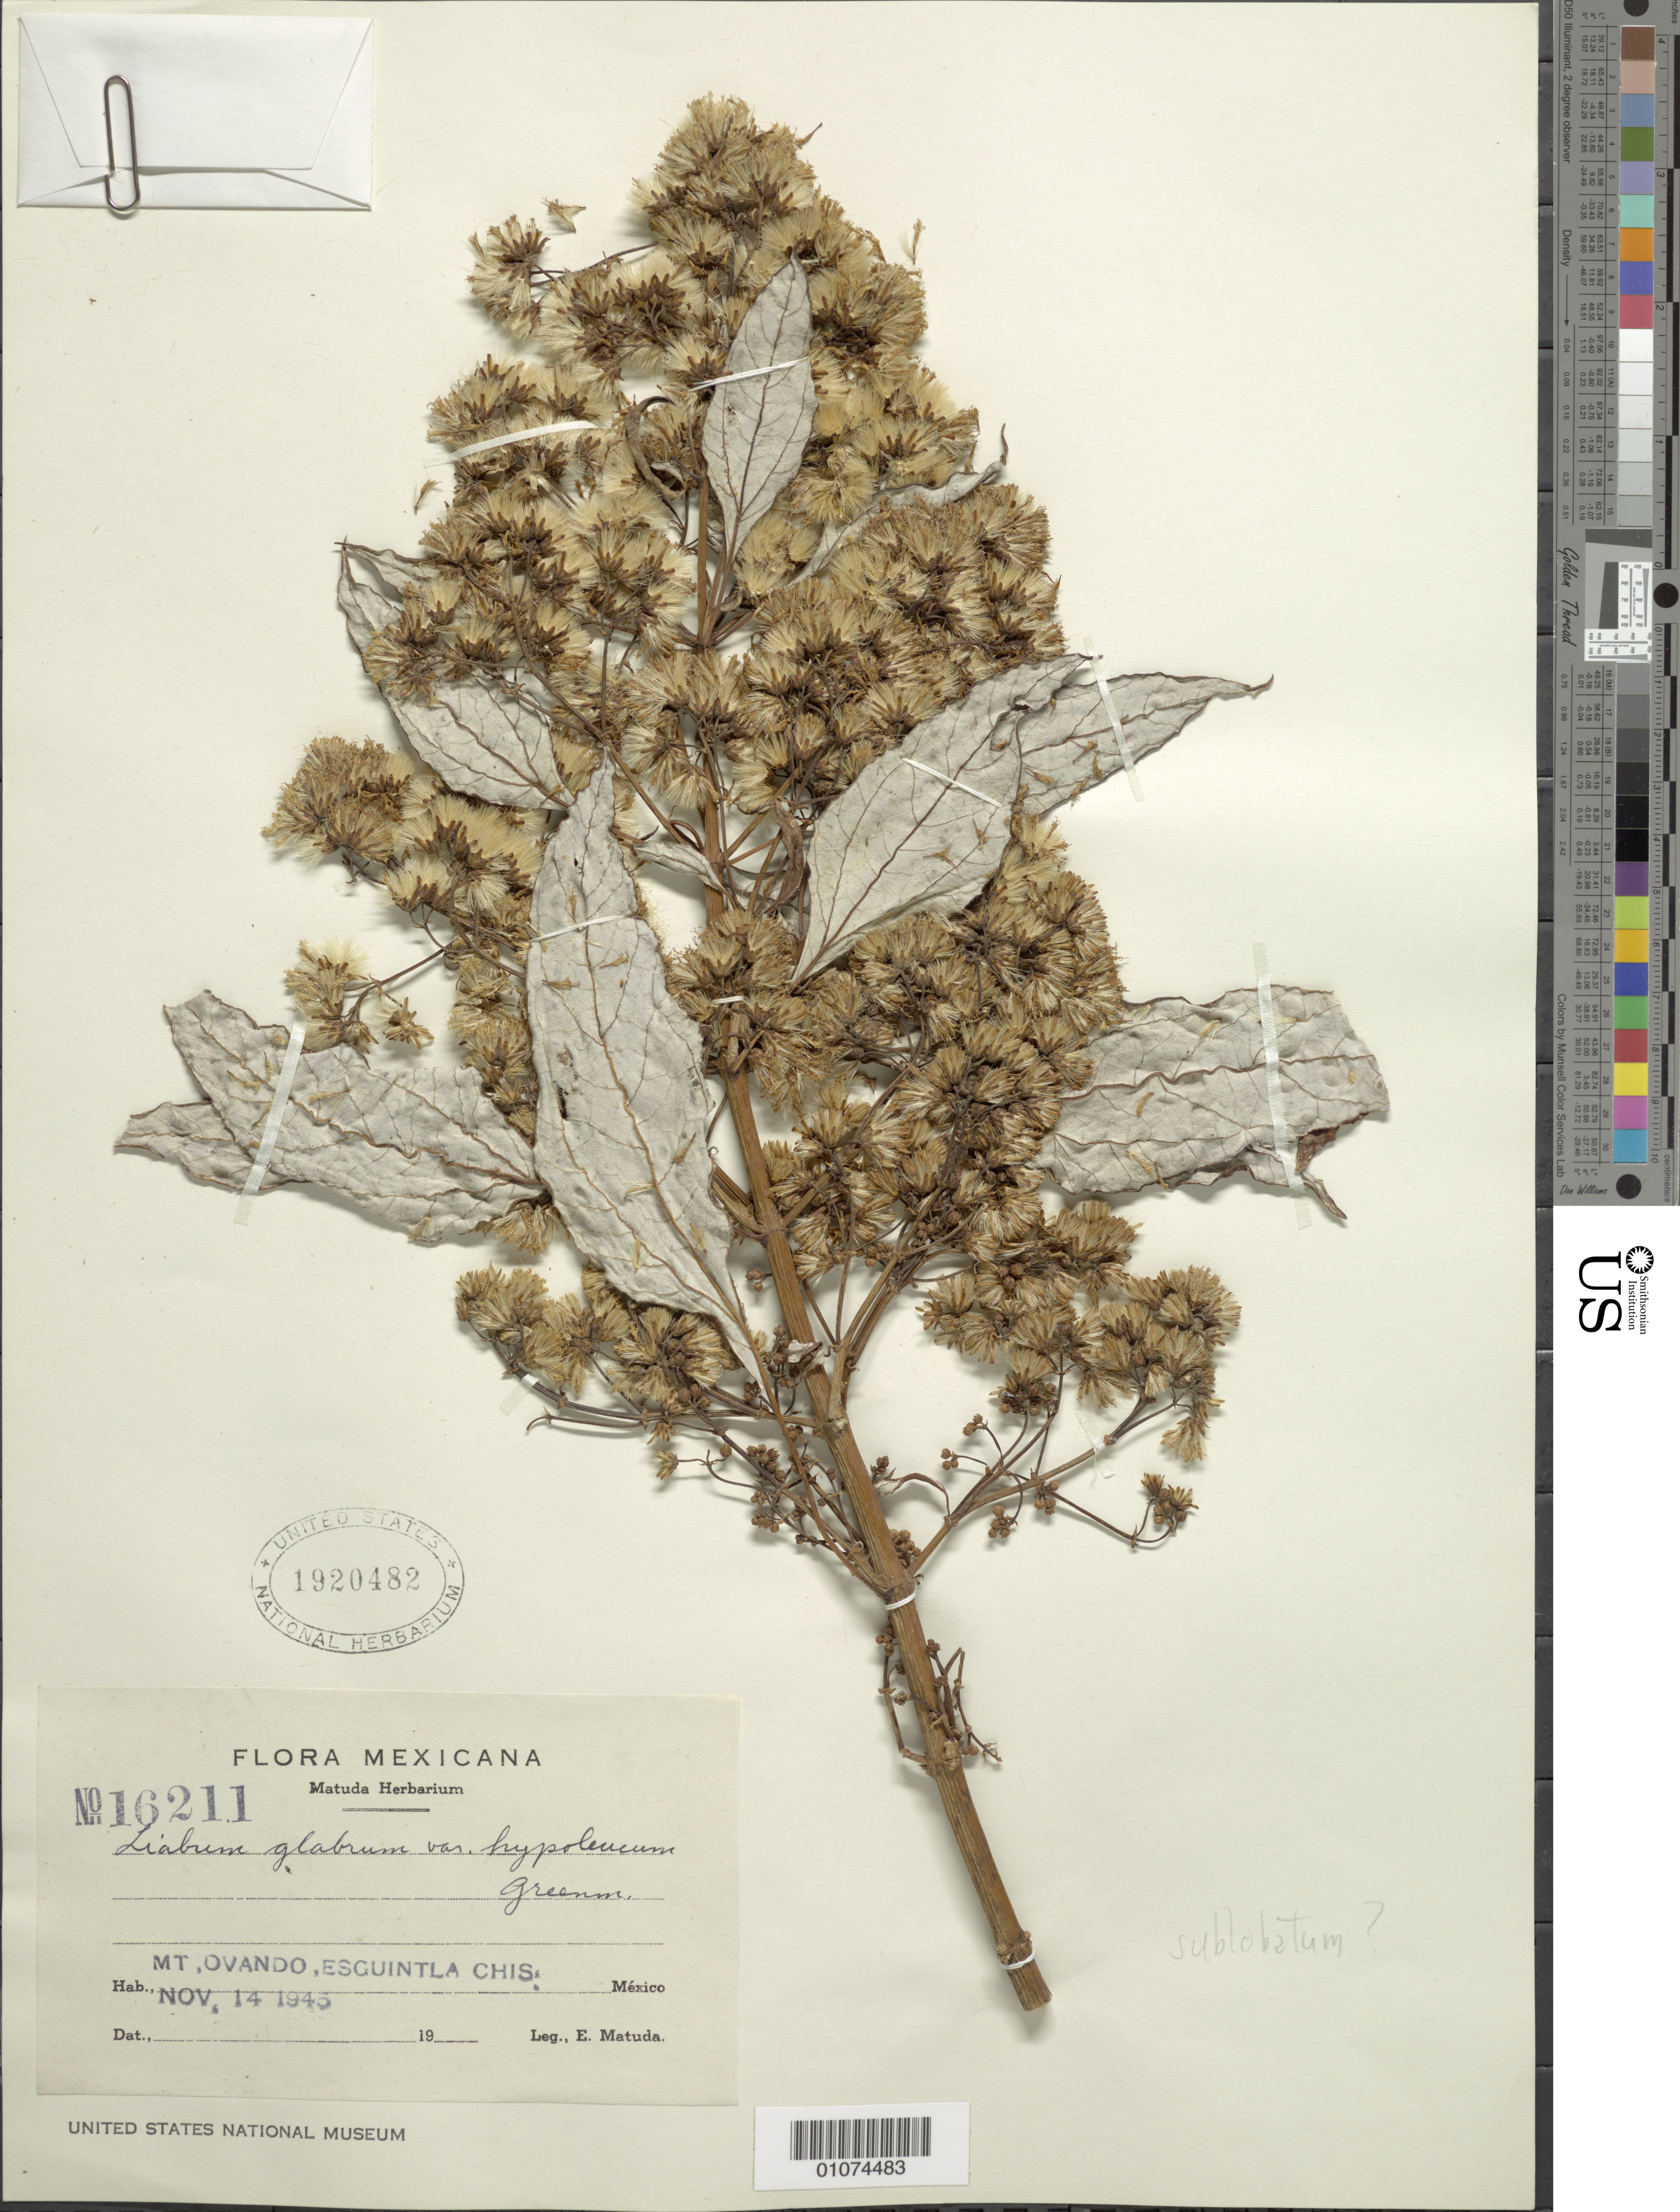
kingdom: Plantae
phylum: Tracheophyta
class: Magnoliopsida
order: Asterales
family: Asteraceae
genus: Sinclairia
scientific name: Sinclairia polyantha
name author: (Klatt) Rydb.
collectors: E. Matuda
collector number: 16211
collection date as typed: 14 November 1945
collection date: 1945-11-14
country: Mexico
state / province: Chiapas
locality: Mt. Ovando, Esguintla (Escuintla?)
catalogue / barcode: US 1920482